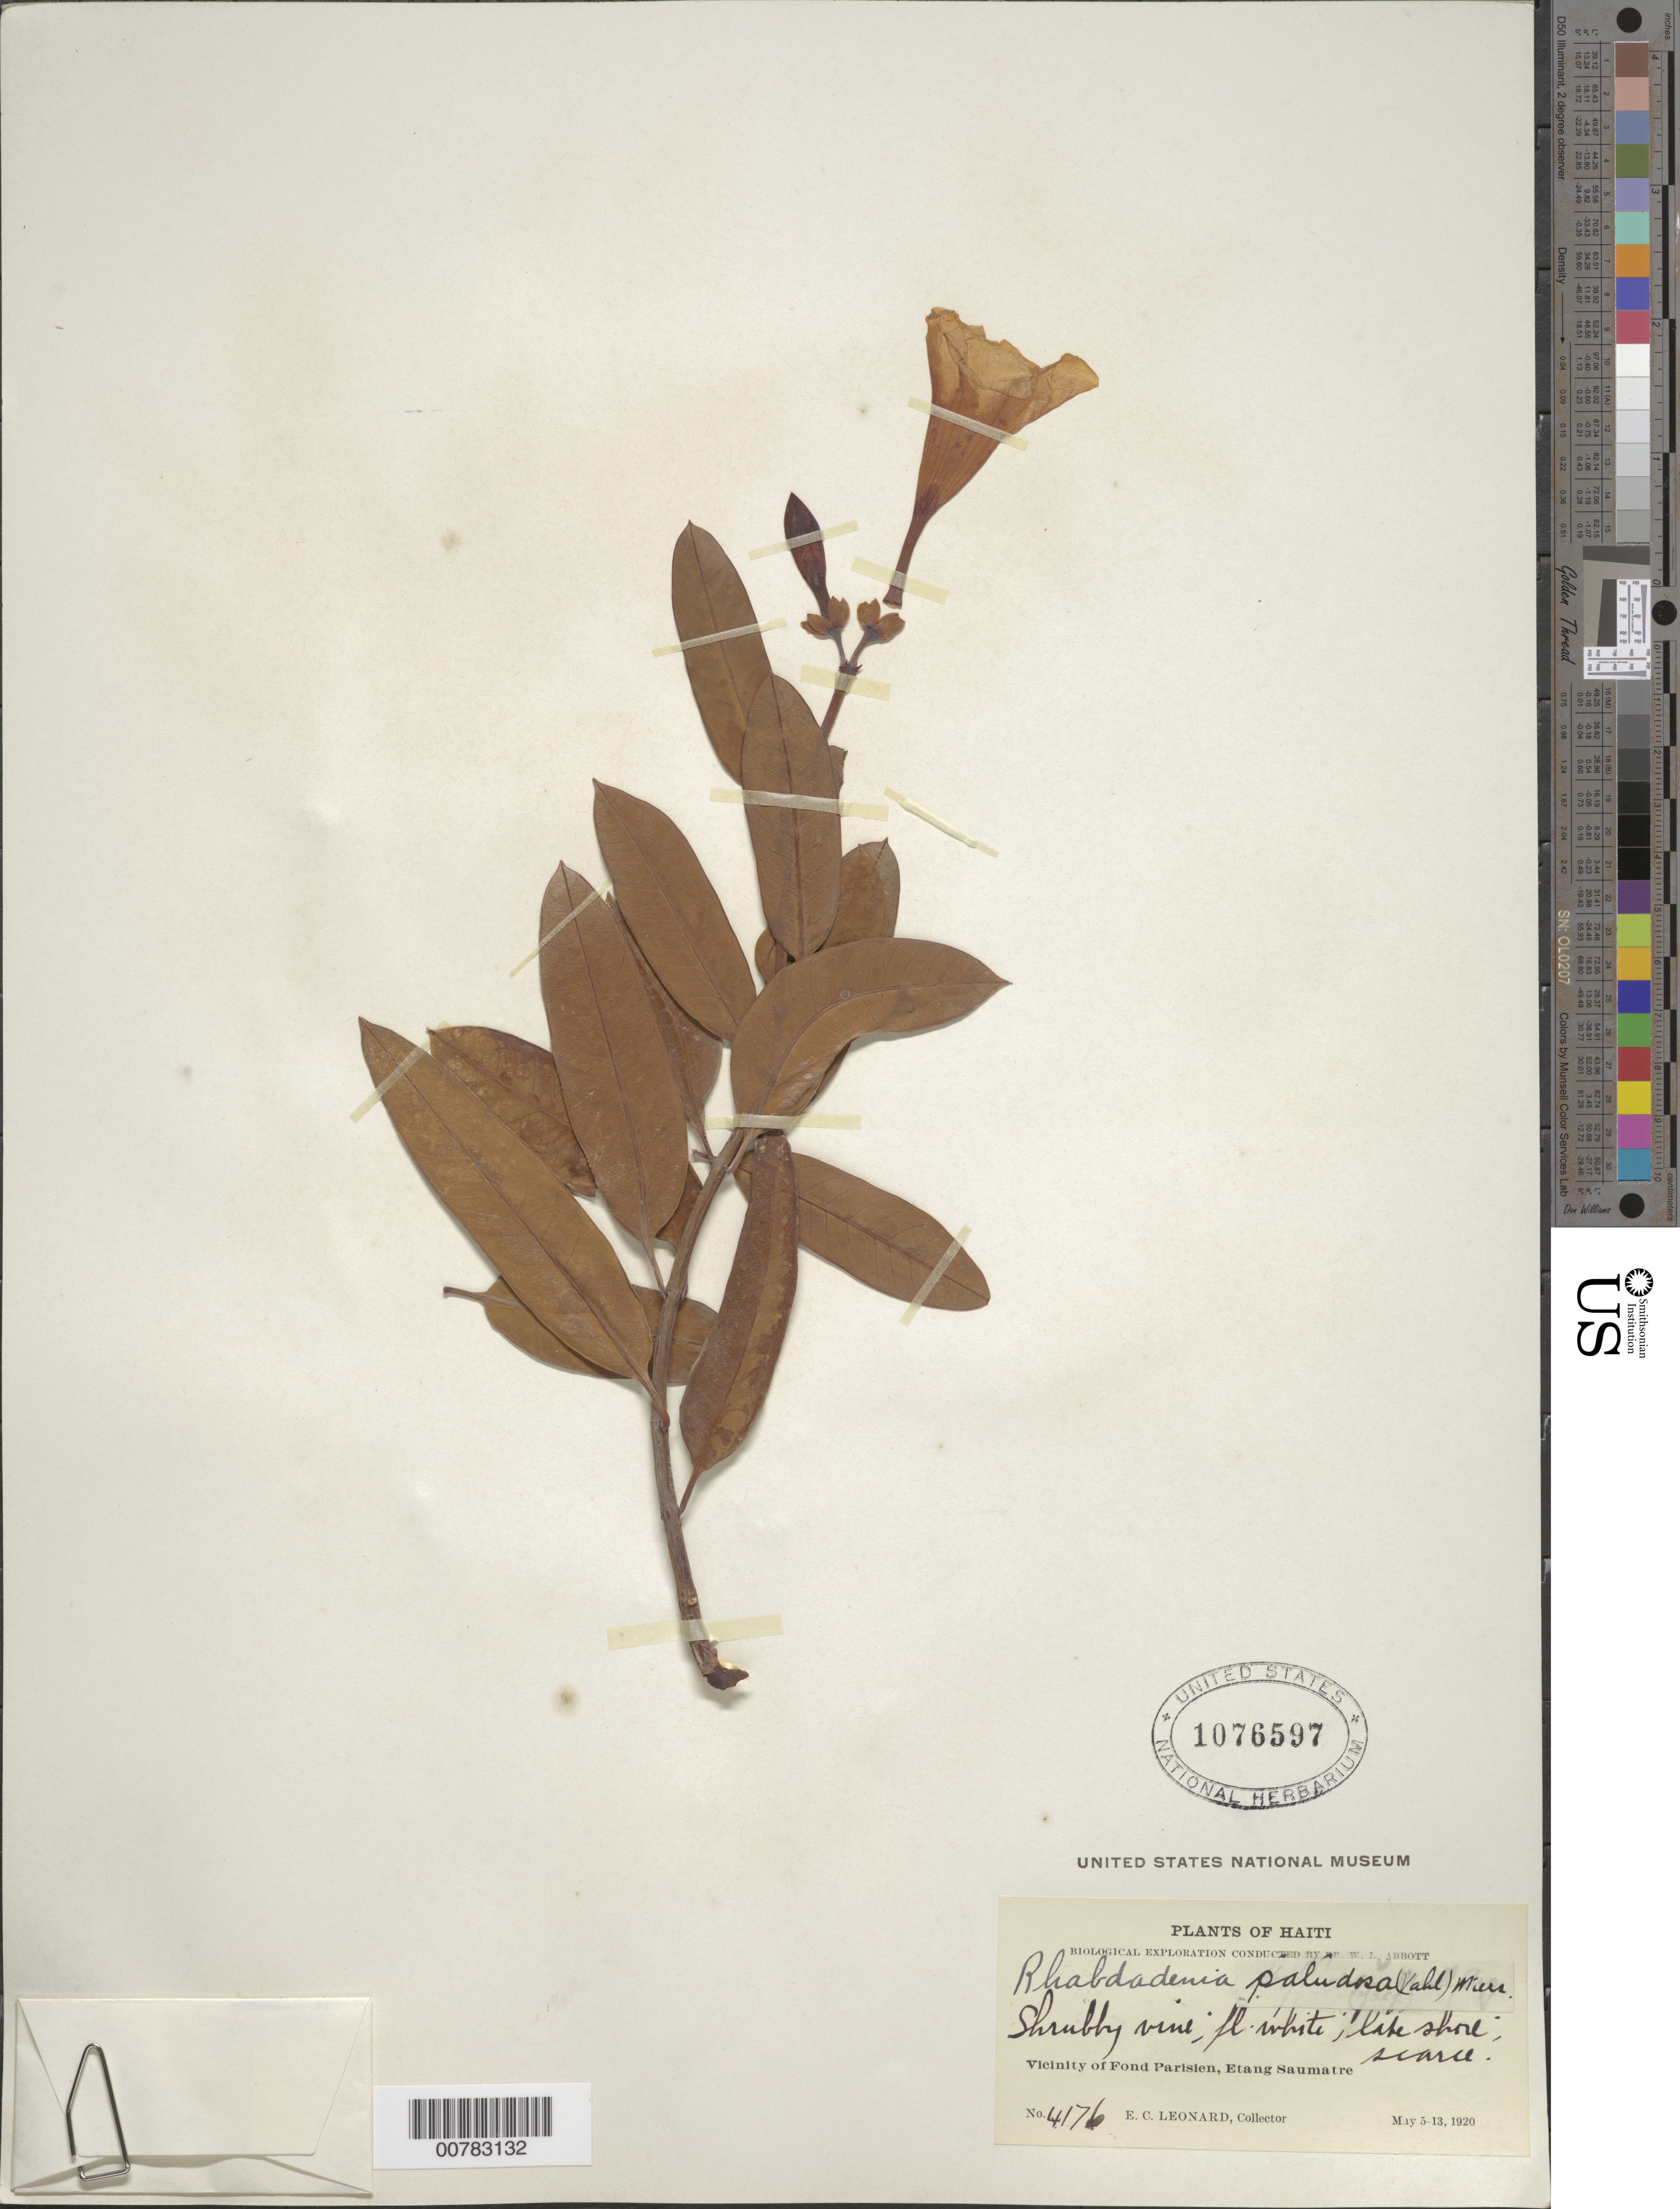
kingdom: Plantae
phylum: Tracheophyta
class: Magnoliopsida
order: Gentianales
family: Apocynaceae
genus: Rhabdadenia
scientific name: Rhabdadenia biflora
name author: (Jacq.) Müll. Arg.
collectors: E. C. Leonard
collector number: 4176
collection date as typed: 05 May 1920 to 13 May 1920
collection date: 1920-05-05/1920-05-13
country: Haiti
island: Hispaniola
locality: Etang Saumatre, vicinity of Fond Parisien.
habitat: Lake shore.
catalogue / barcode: US 1076597